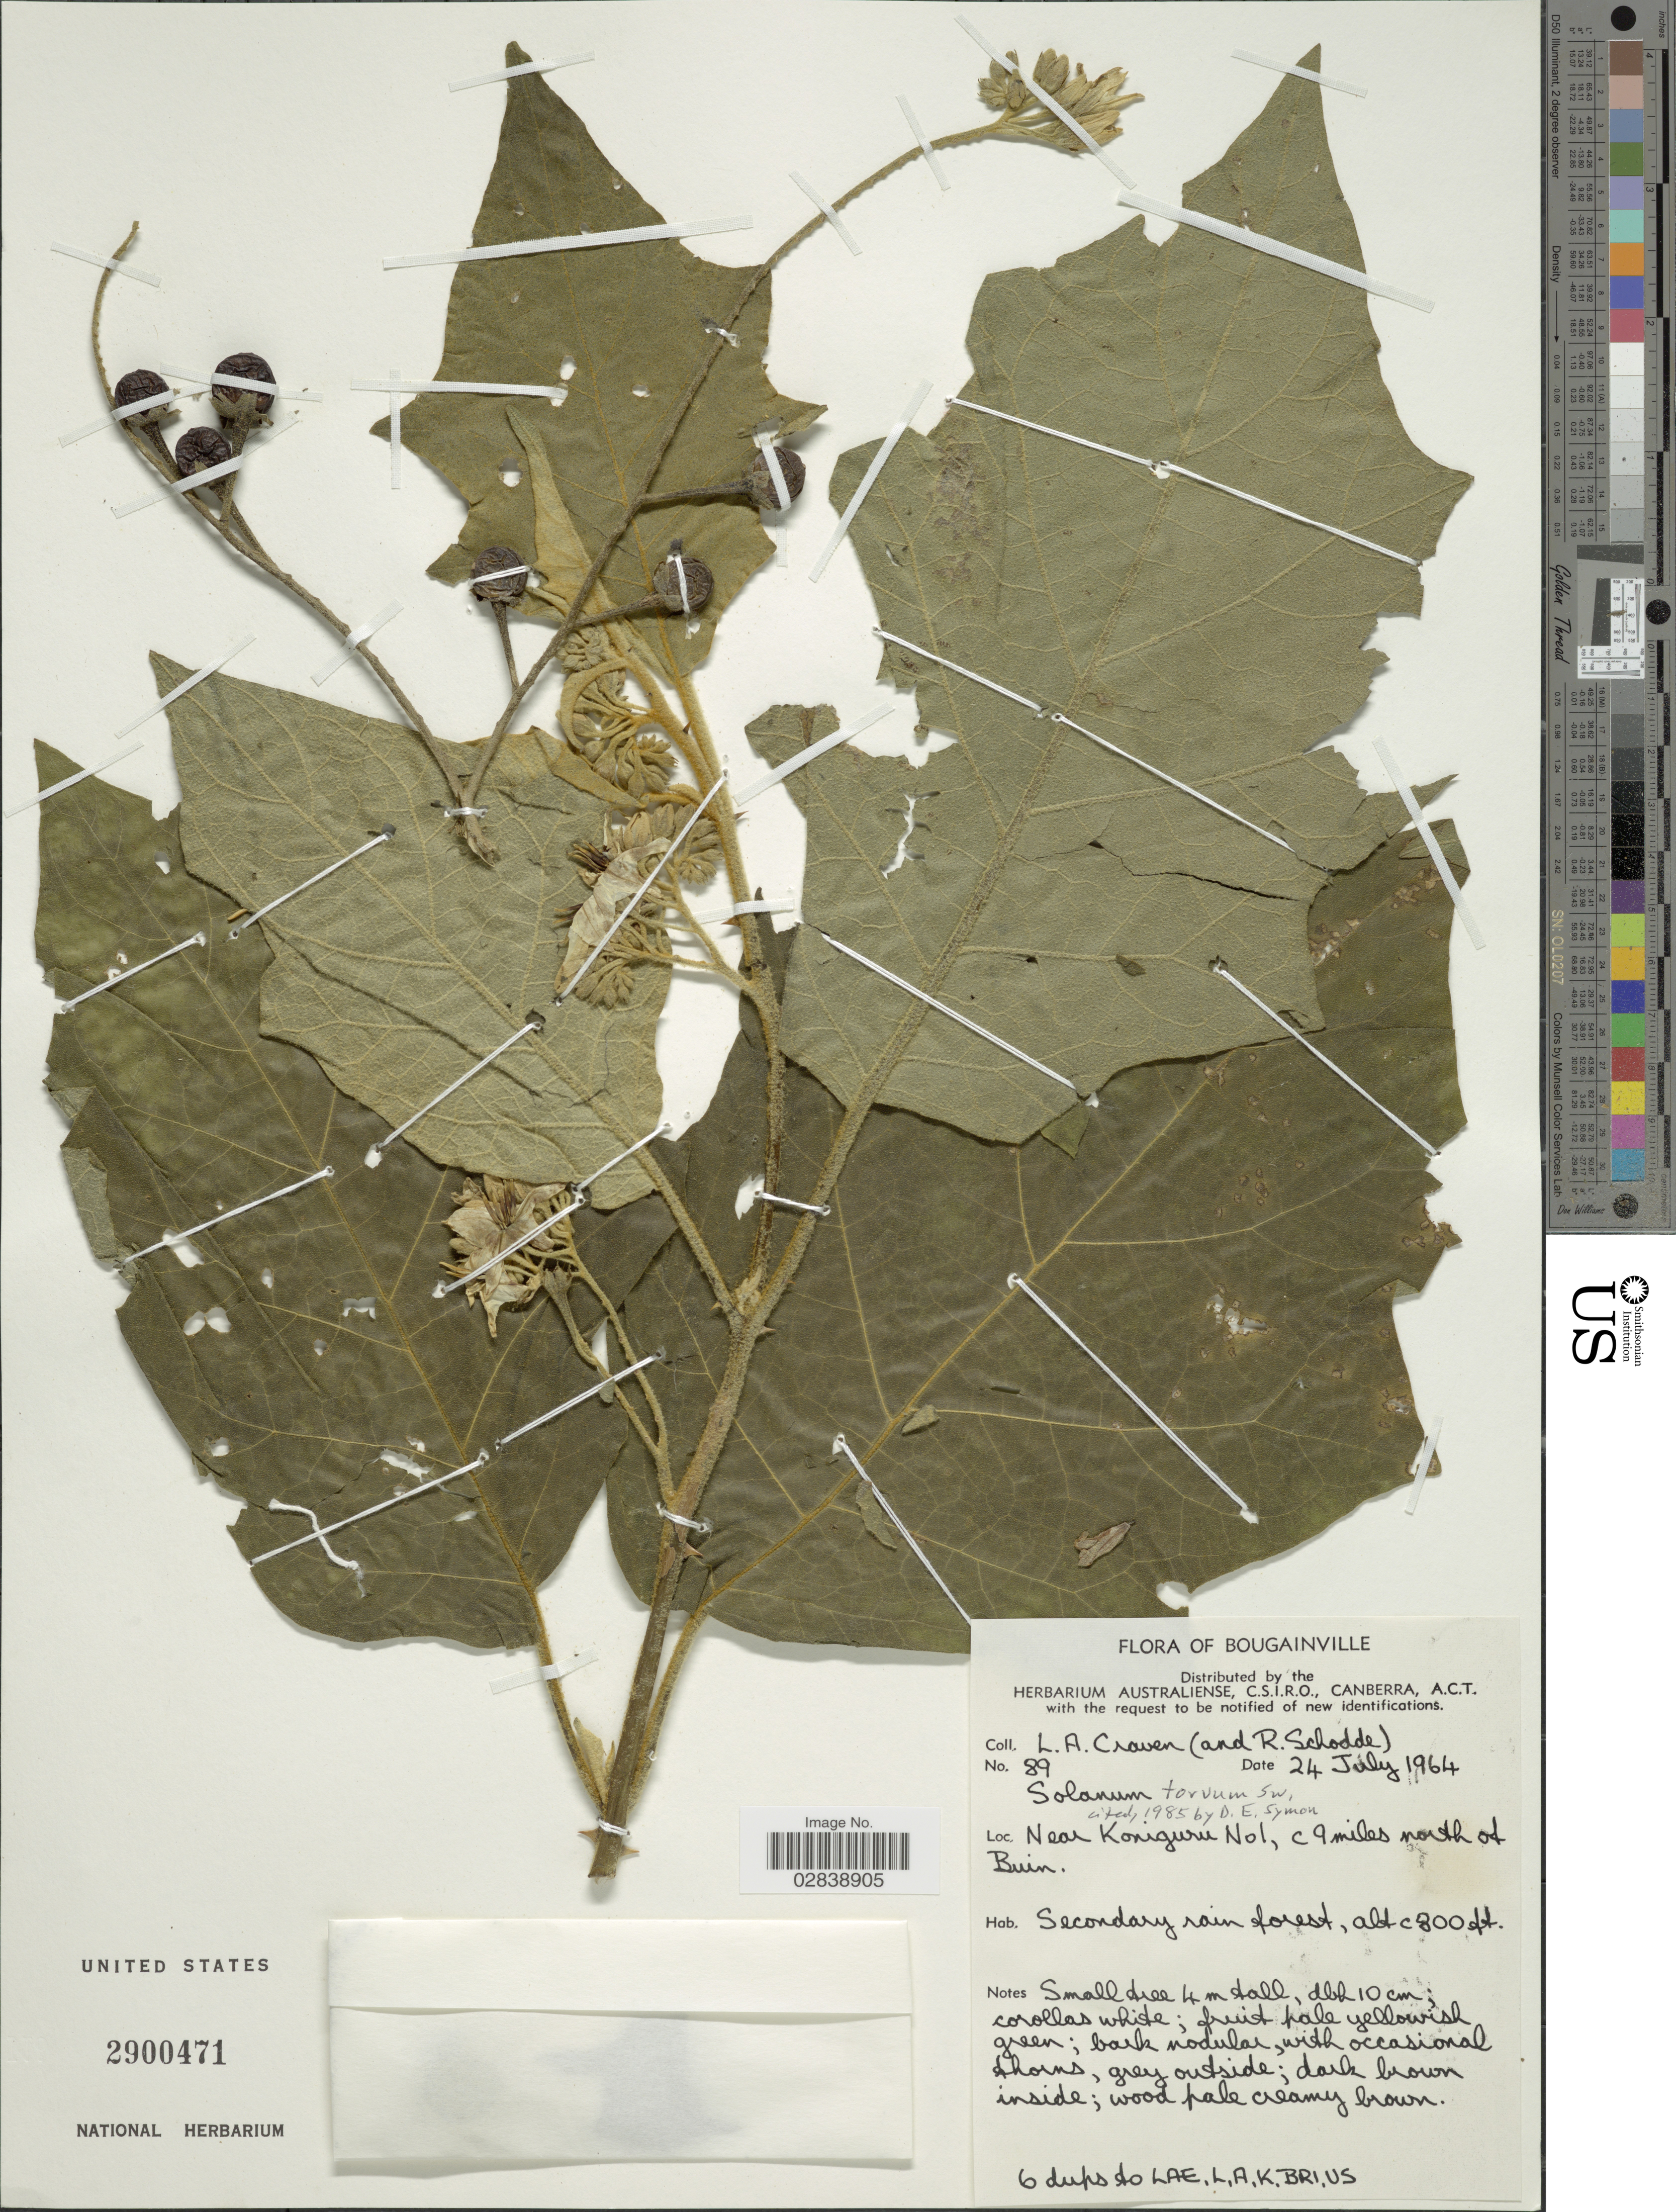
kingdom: Plantae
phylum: Tracheophyta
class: Magnoliopsida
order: Solanales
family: Solanaceae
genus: Solanum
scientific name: Solanum torvum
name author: Sw.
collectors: L. A. Craven & R. Schodde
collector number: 89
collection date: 1964-07-24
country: Papua New Guinea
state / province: Bougainville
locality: Near Koniguru [interpreted] Nol, c 9 miles north of Buin.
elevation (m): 244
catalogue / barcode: US 2900471